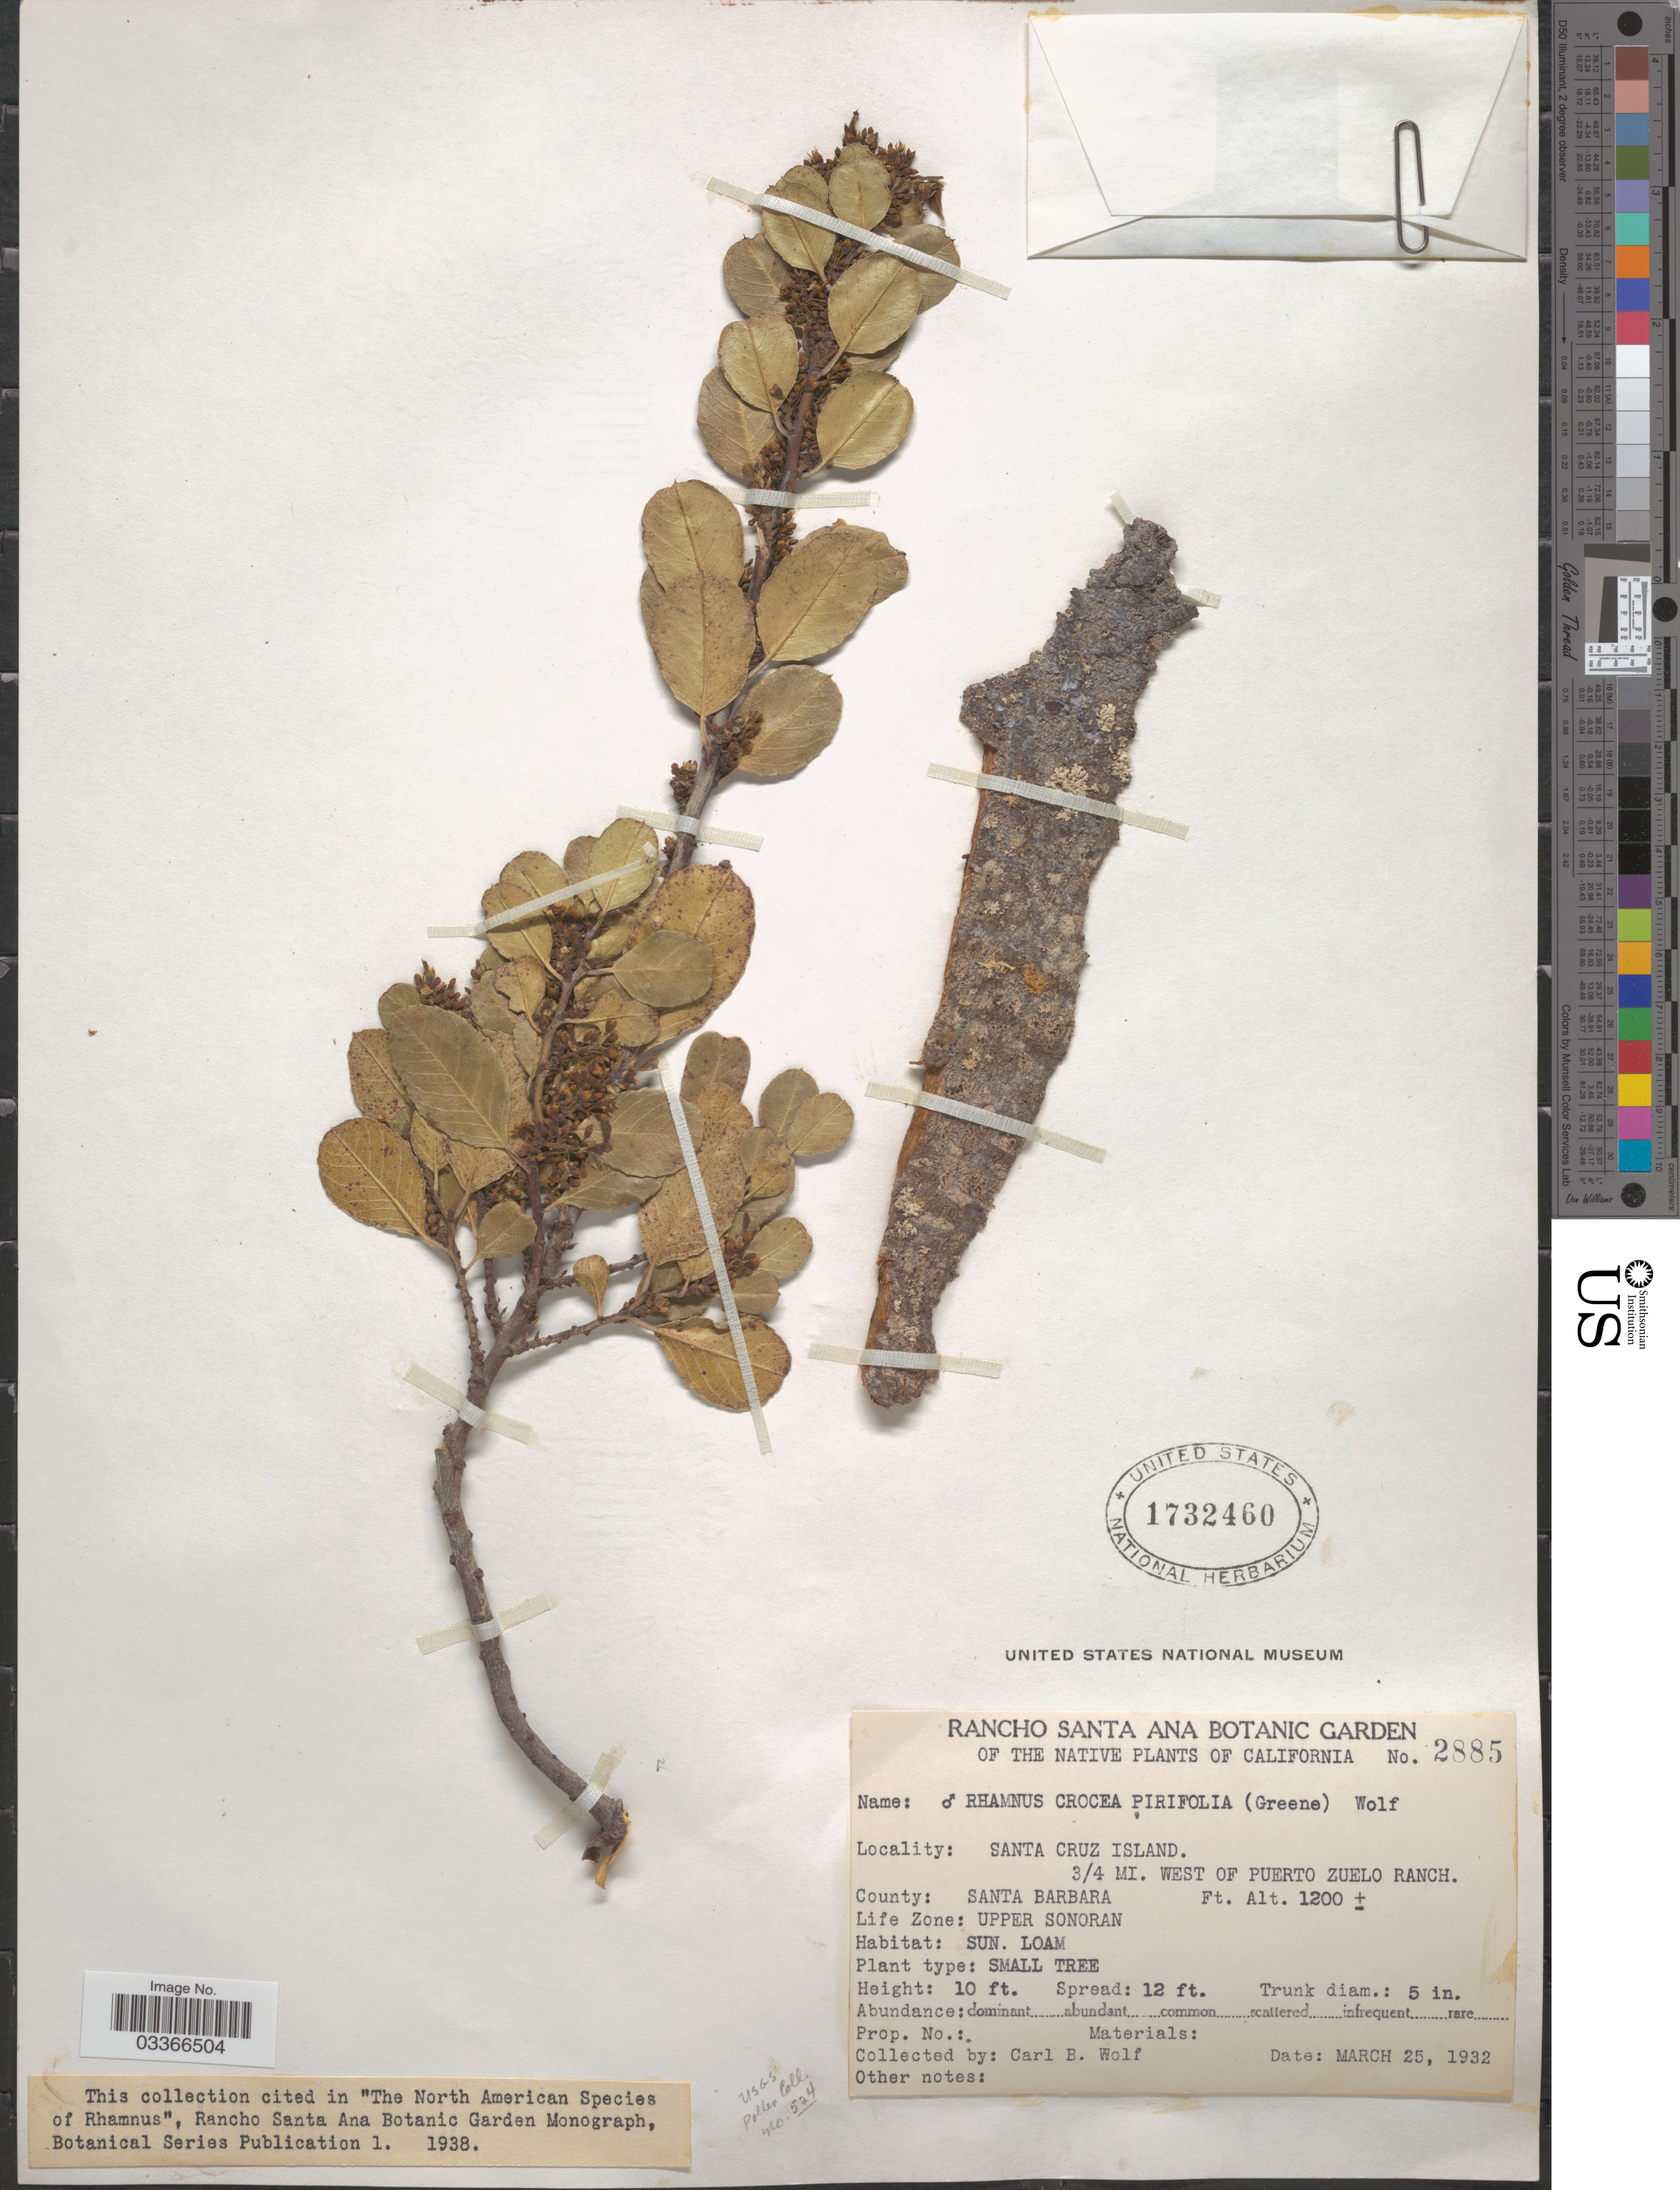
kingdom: Plantae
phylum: Tracheophyta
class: Magnoliopsida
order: Rosales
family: Rhamnaceae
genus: Rhamnus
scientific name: Rhamnus crocea var. pirifolia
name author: (Greene) Little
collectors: C. B. Wolf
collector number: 2885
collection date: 1932-03-25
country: United States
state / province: California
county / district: Santa Barbara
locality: Santa Cruz Island. 3/4 mi. west of Puerto Zuelo Ranch. County: Santa Barbara. Life Zone: Upper Sonoran.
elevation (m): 366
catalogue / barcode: US 1732460